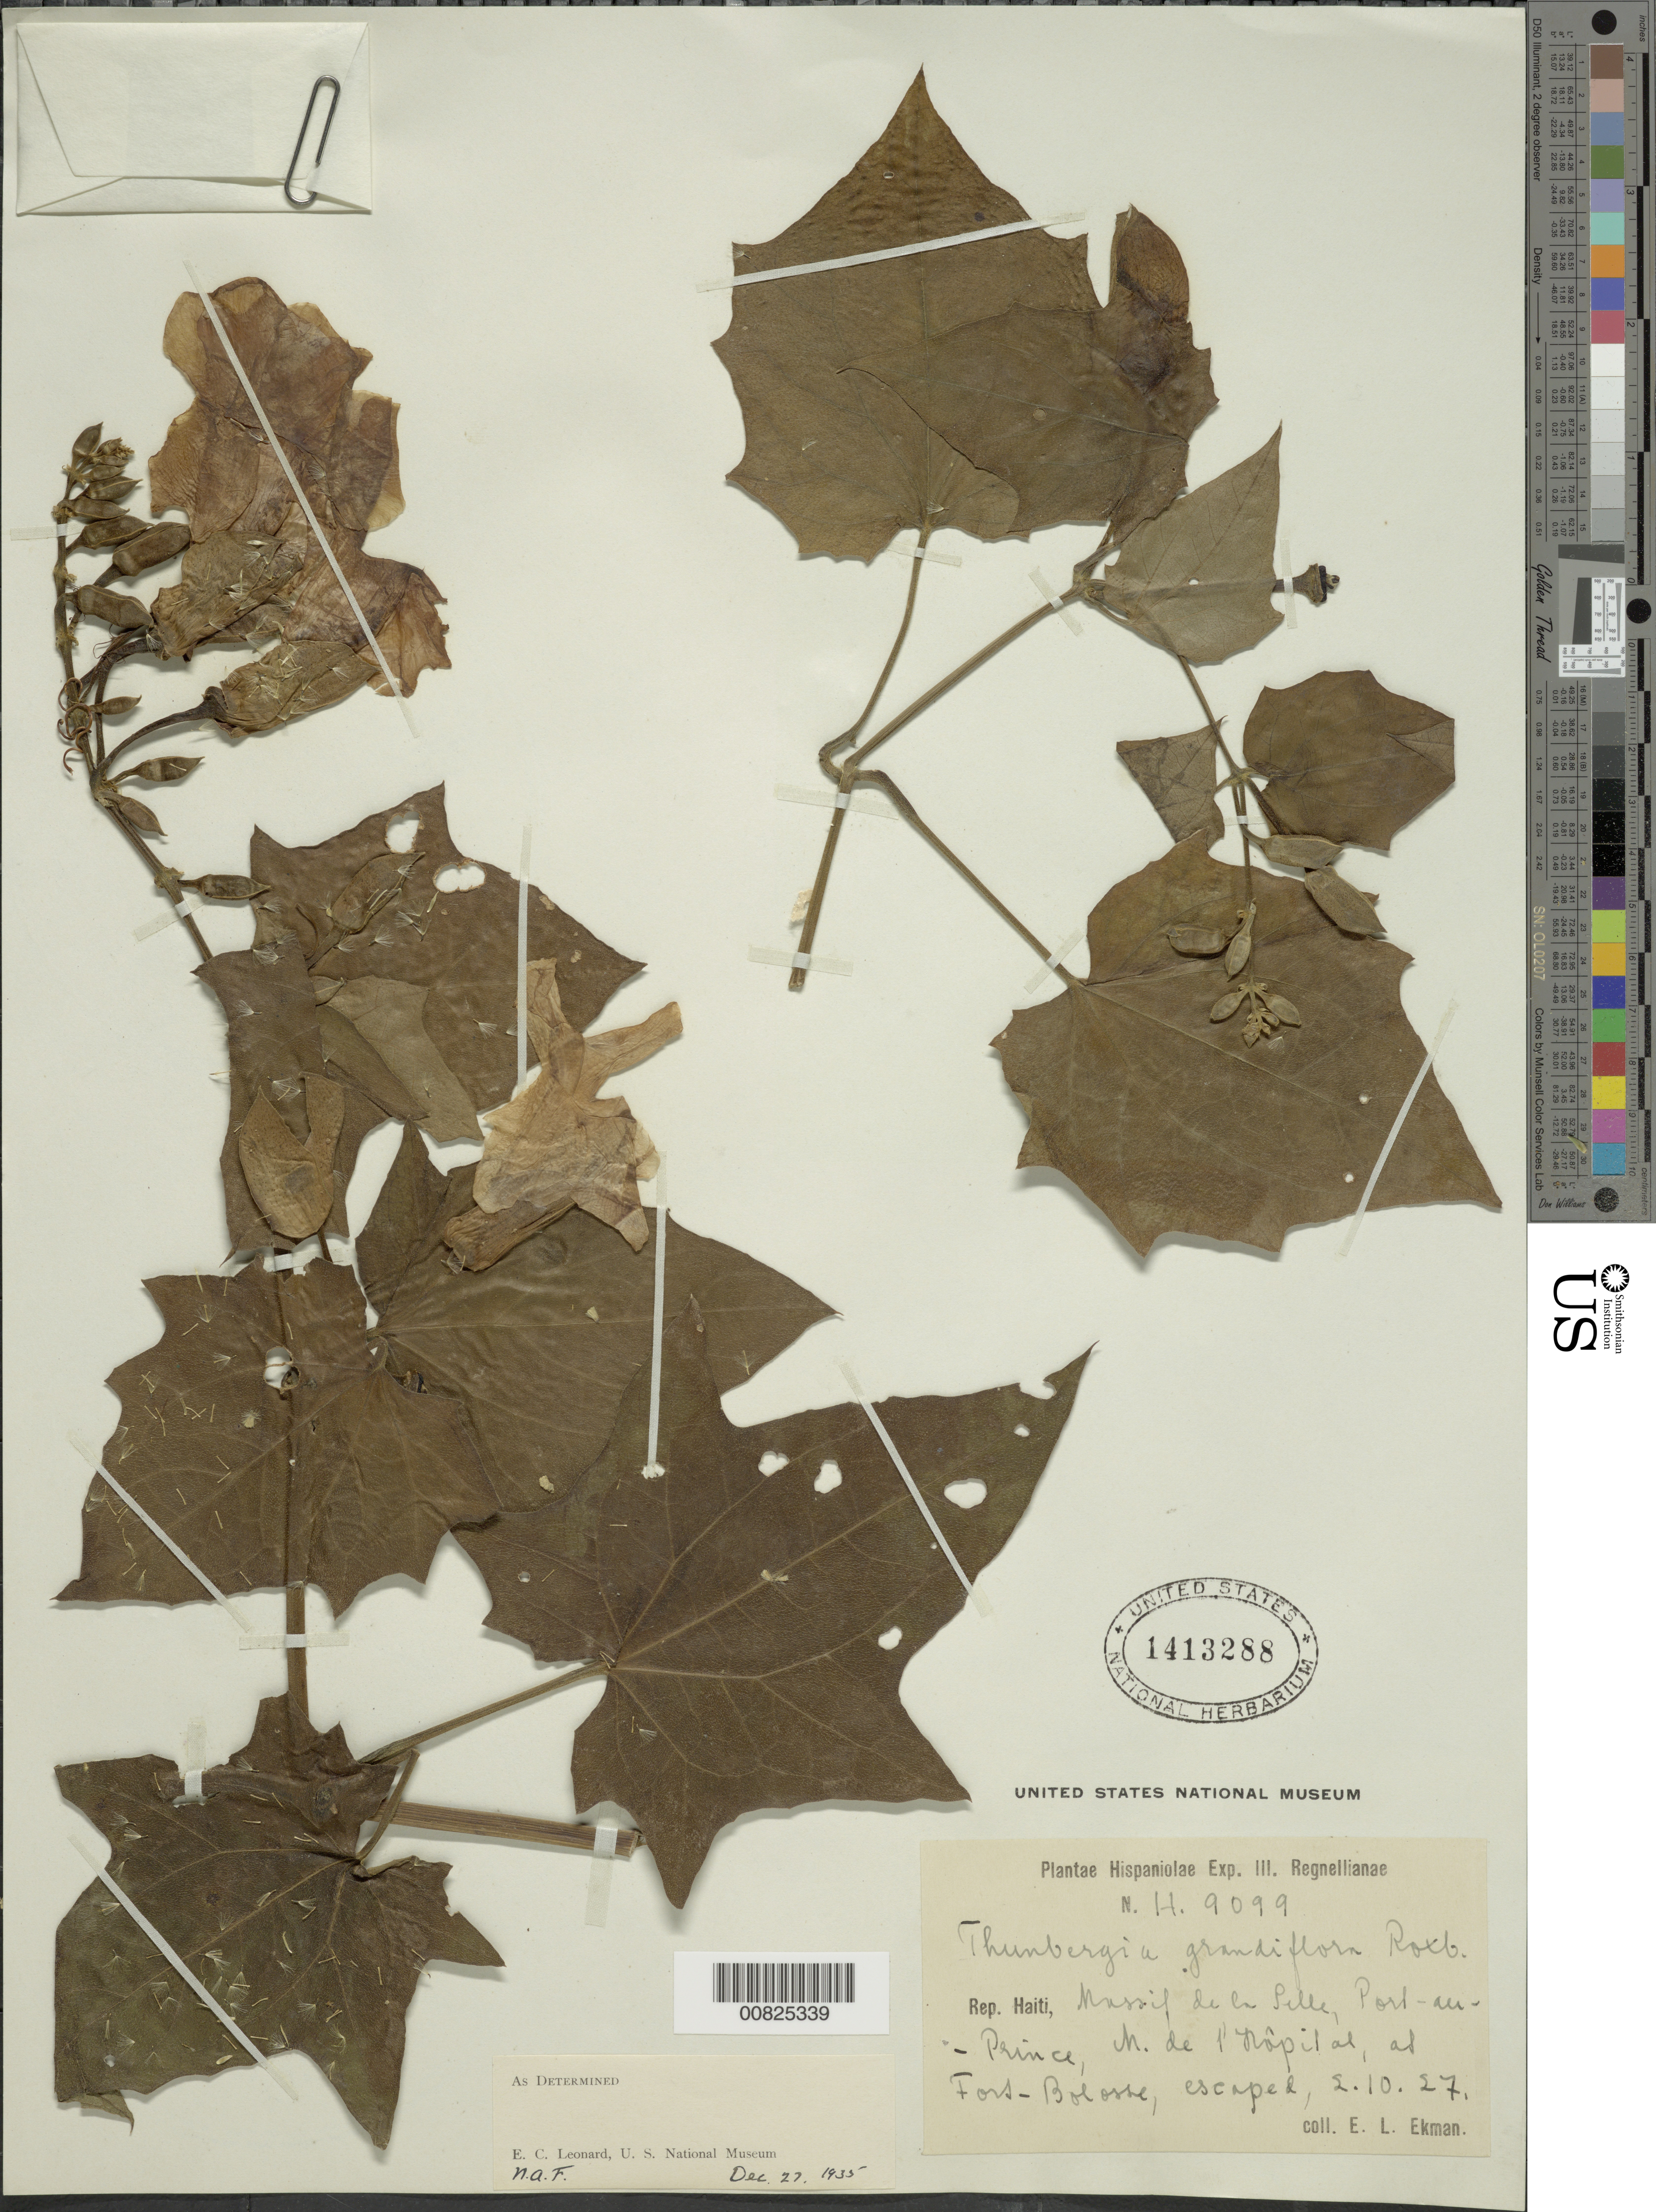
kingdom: Plantae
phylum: Tracheophyta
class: Magnoliopsida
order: Lamiales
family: Acanthaceae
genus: Thunbergia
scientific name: Thunbergia grandiflora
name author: Roxb.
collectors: E. L. Ekman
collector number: H 9099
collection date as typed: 02 Oct 1927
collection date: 1927-10-02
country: Haiti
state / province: Ouest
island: Hispaniola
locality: Massif de la Selle, Port-au-Prince, Morne de l'Hôpital, at Fort-Bolosse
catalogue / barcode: US 1413288